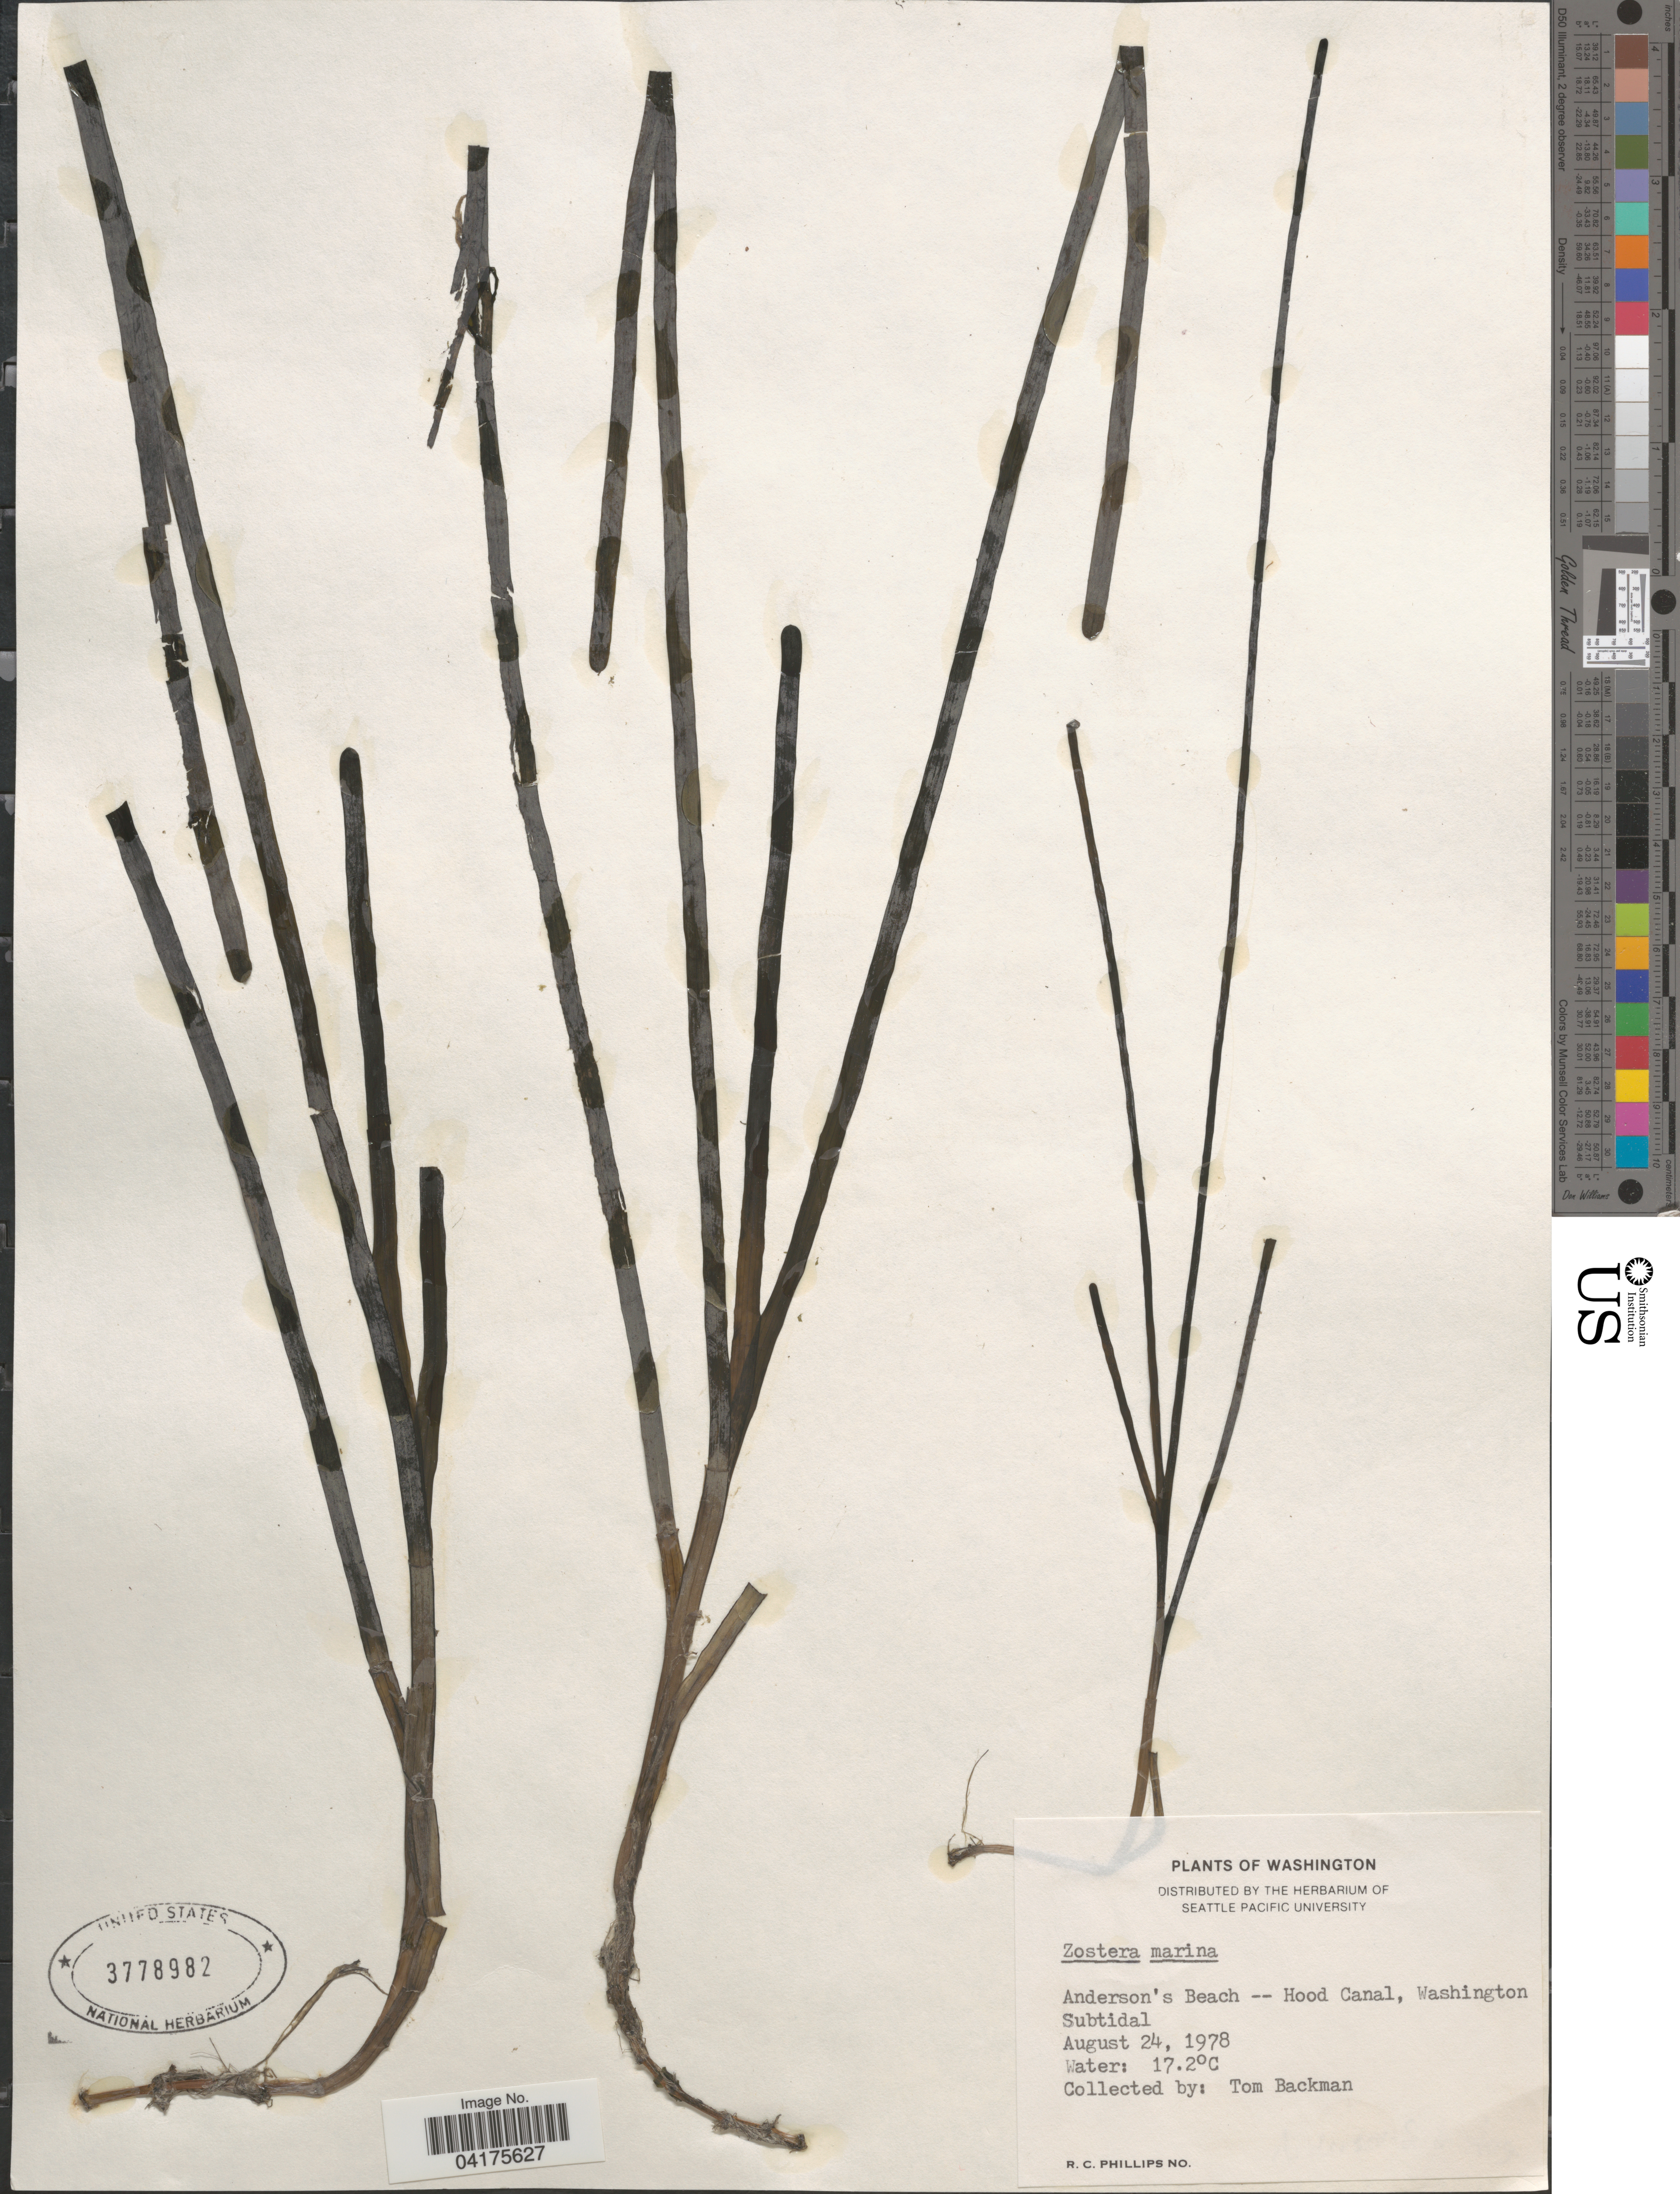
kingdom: Plantae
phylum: Tracheophyta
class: Liliopsida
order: Alismatales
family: Zosteraceae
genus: Zostera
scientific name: Zostera marina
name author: L.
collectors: T. Backman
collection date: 1978-08-24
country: United States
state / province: Washington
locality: Anderson's Beach -- Hood Canal.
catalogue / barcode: US 3778982